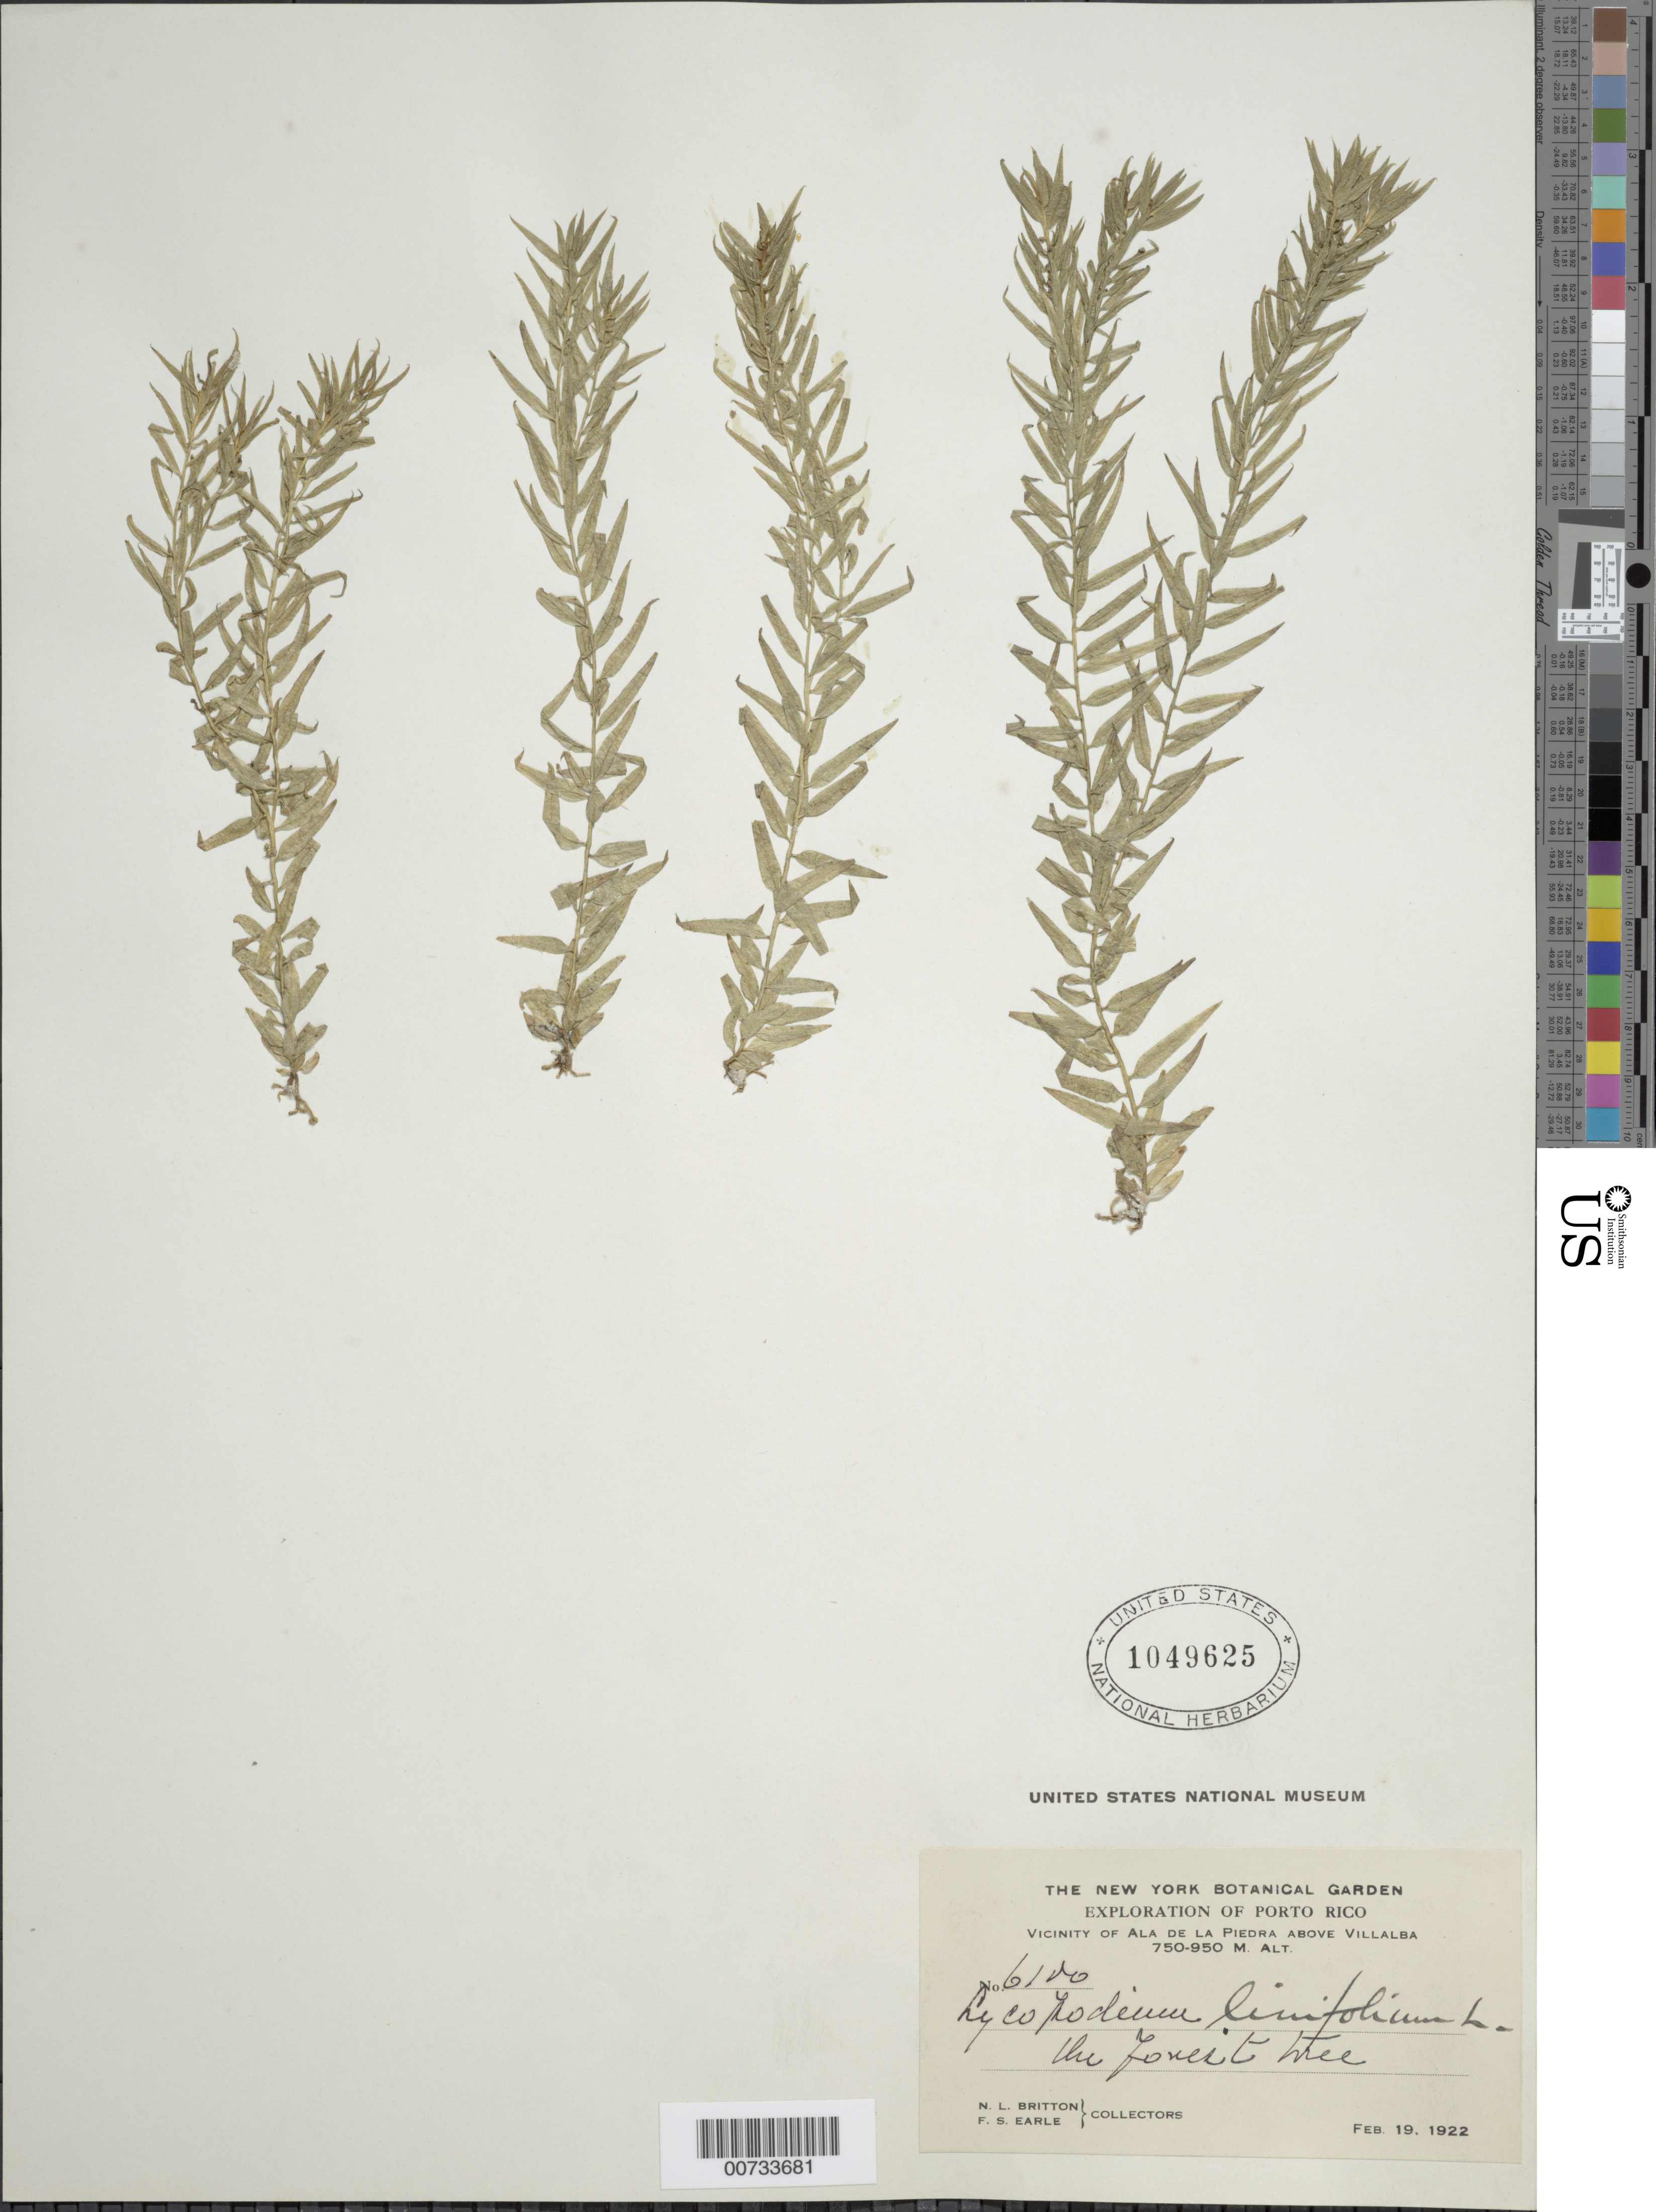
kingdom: Plantae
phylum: Tracheophyta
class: Lycopodiopsida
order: Lycopodiales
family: Lycopodiaceae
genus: Phlegmariurus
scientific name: Phlegmariurus linifolius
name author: (L.) B. Øllg.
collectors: N. Britton & F. S. Earle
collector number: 6100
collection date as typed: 19 Feb 1922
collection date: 1922-02-19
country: Puerto Rico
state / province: Villalba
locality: Ala de la Piedra above Villalba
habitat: On forest tree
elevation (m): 750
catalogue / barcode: US 1049625